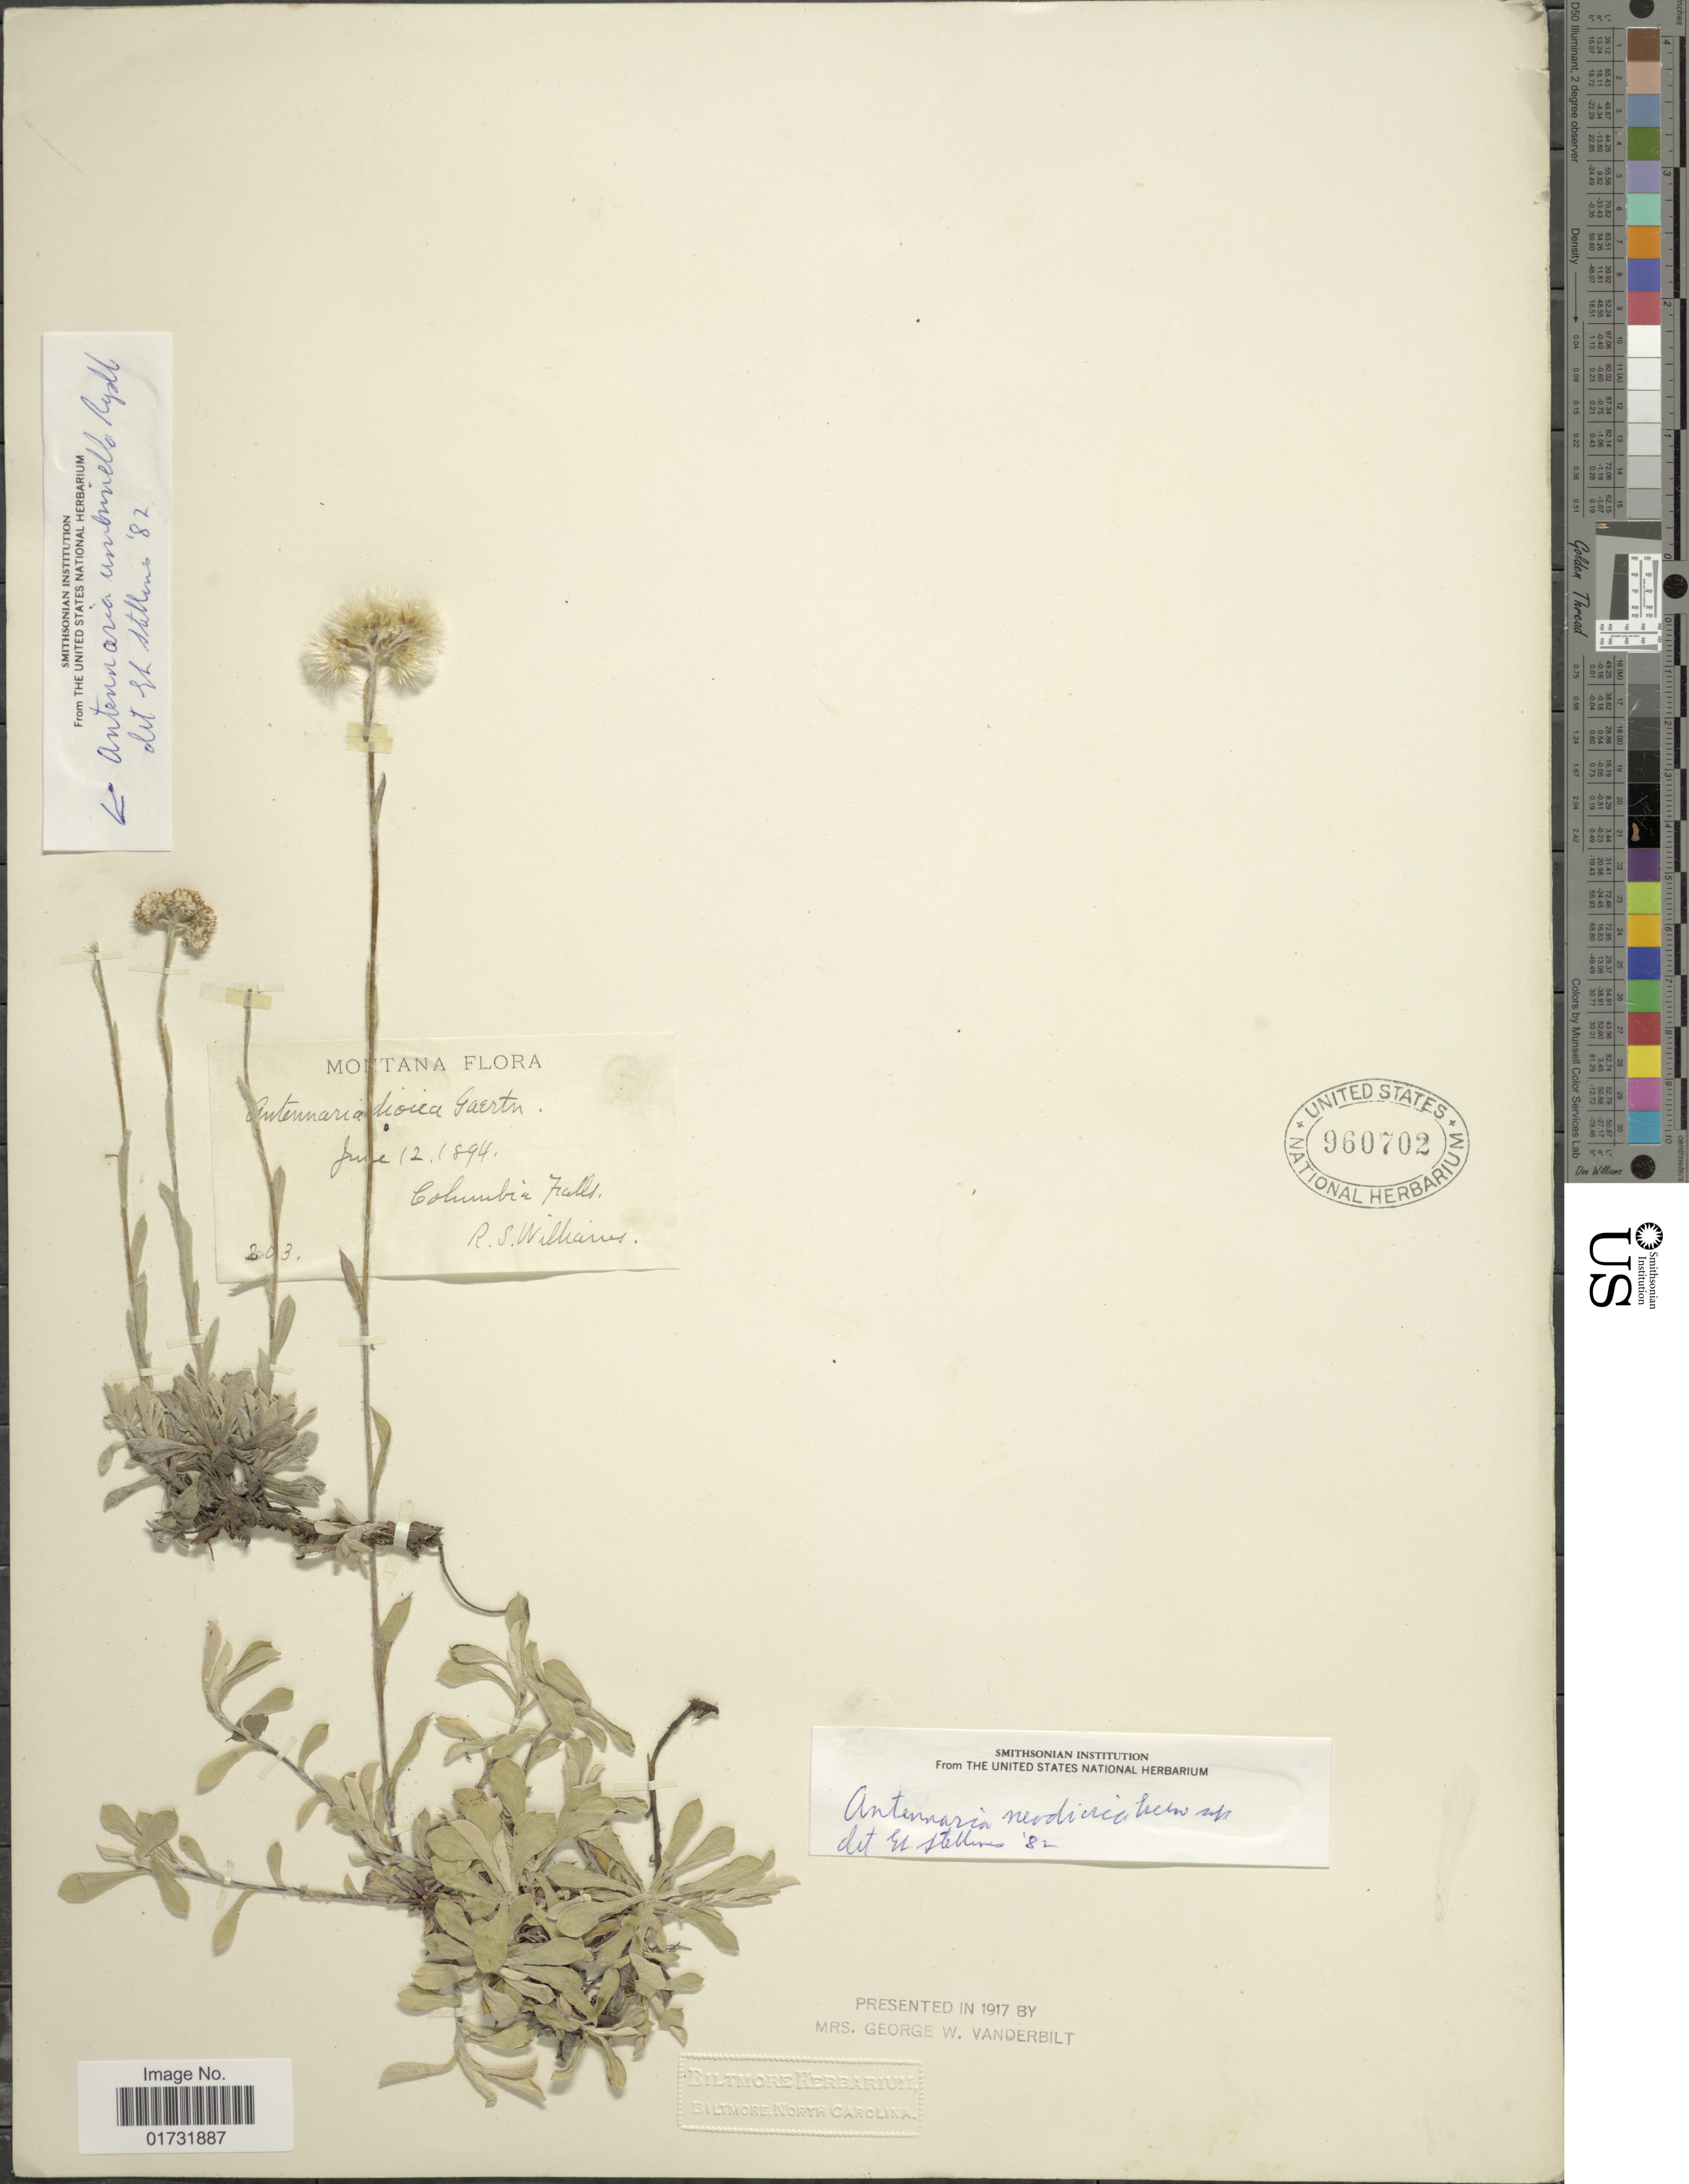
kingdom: Plantae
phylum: Tracheophyta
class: Magnoliopsida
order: Asterales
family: Asteraceae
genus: Antennaria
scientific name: Antennaria neodioica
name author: Greene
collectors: R. S. Williams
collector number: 203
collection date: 1894-06-12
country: United States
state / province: Montana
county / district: Flathead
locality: Columbia Falls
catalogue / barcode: US 960702